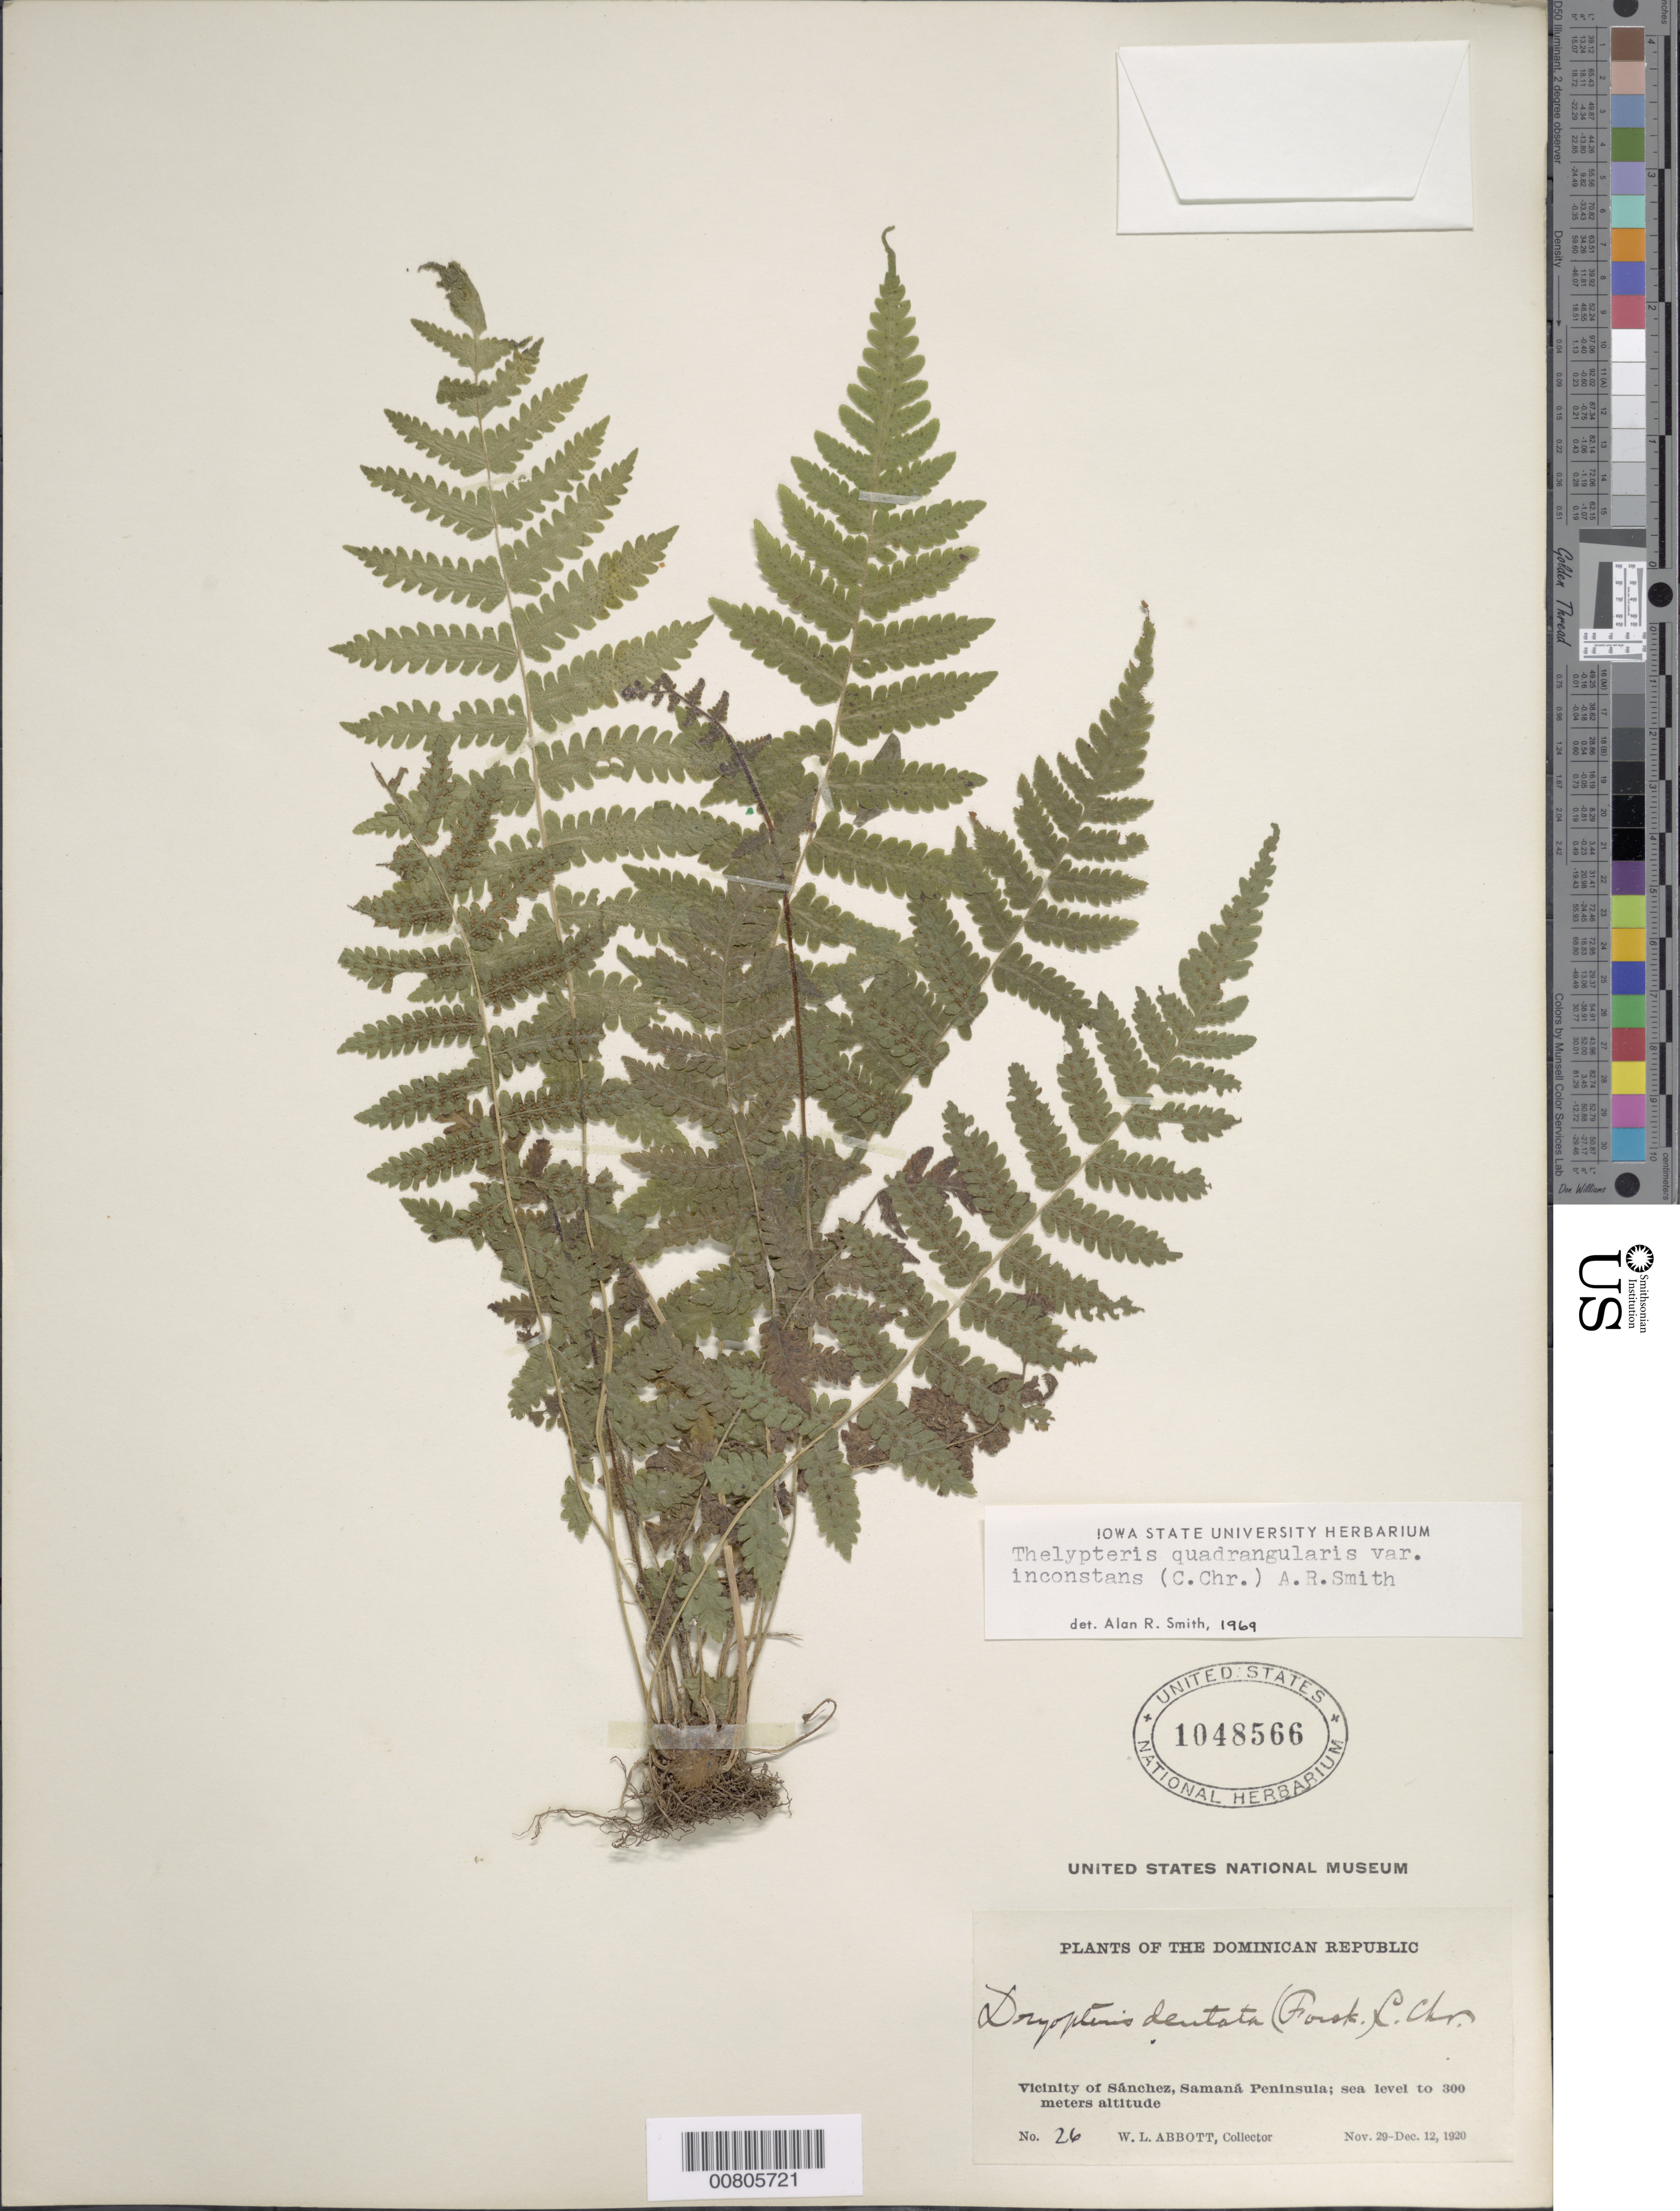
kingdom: Plantae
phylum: Tracheophyta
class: Polypodiopsida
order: Polypodiales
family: Thelypteridaceae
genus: Christella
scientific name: Christella hispidula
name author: (Decne.) Holttum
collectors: W. L. Abbott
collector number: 26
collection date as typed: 29 Nov 1920 to 12 Dec 1920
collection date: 1920-11-29/1920-12-12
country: Dominican Republic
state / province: Samana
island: Hispaniola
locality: Samaná Peninsula, vicinity Sánchez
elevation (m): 0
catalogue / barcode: US 1048566